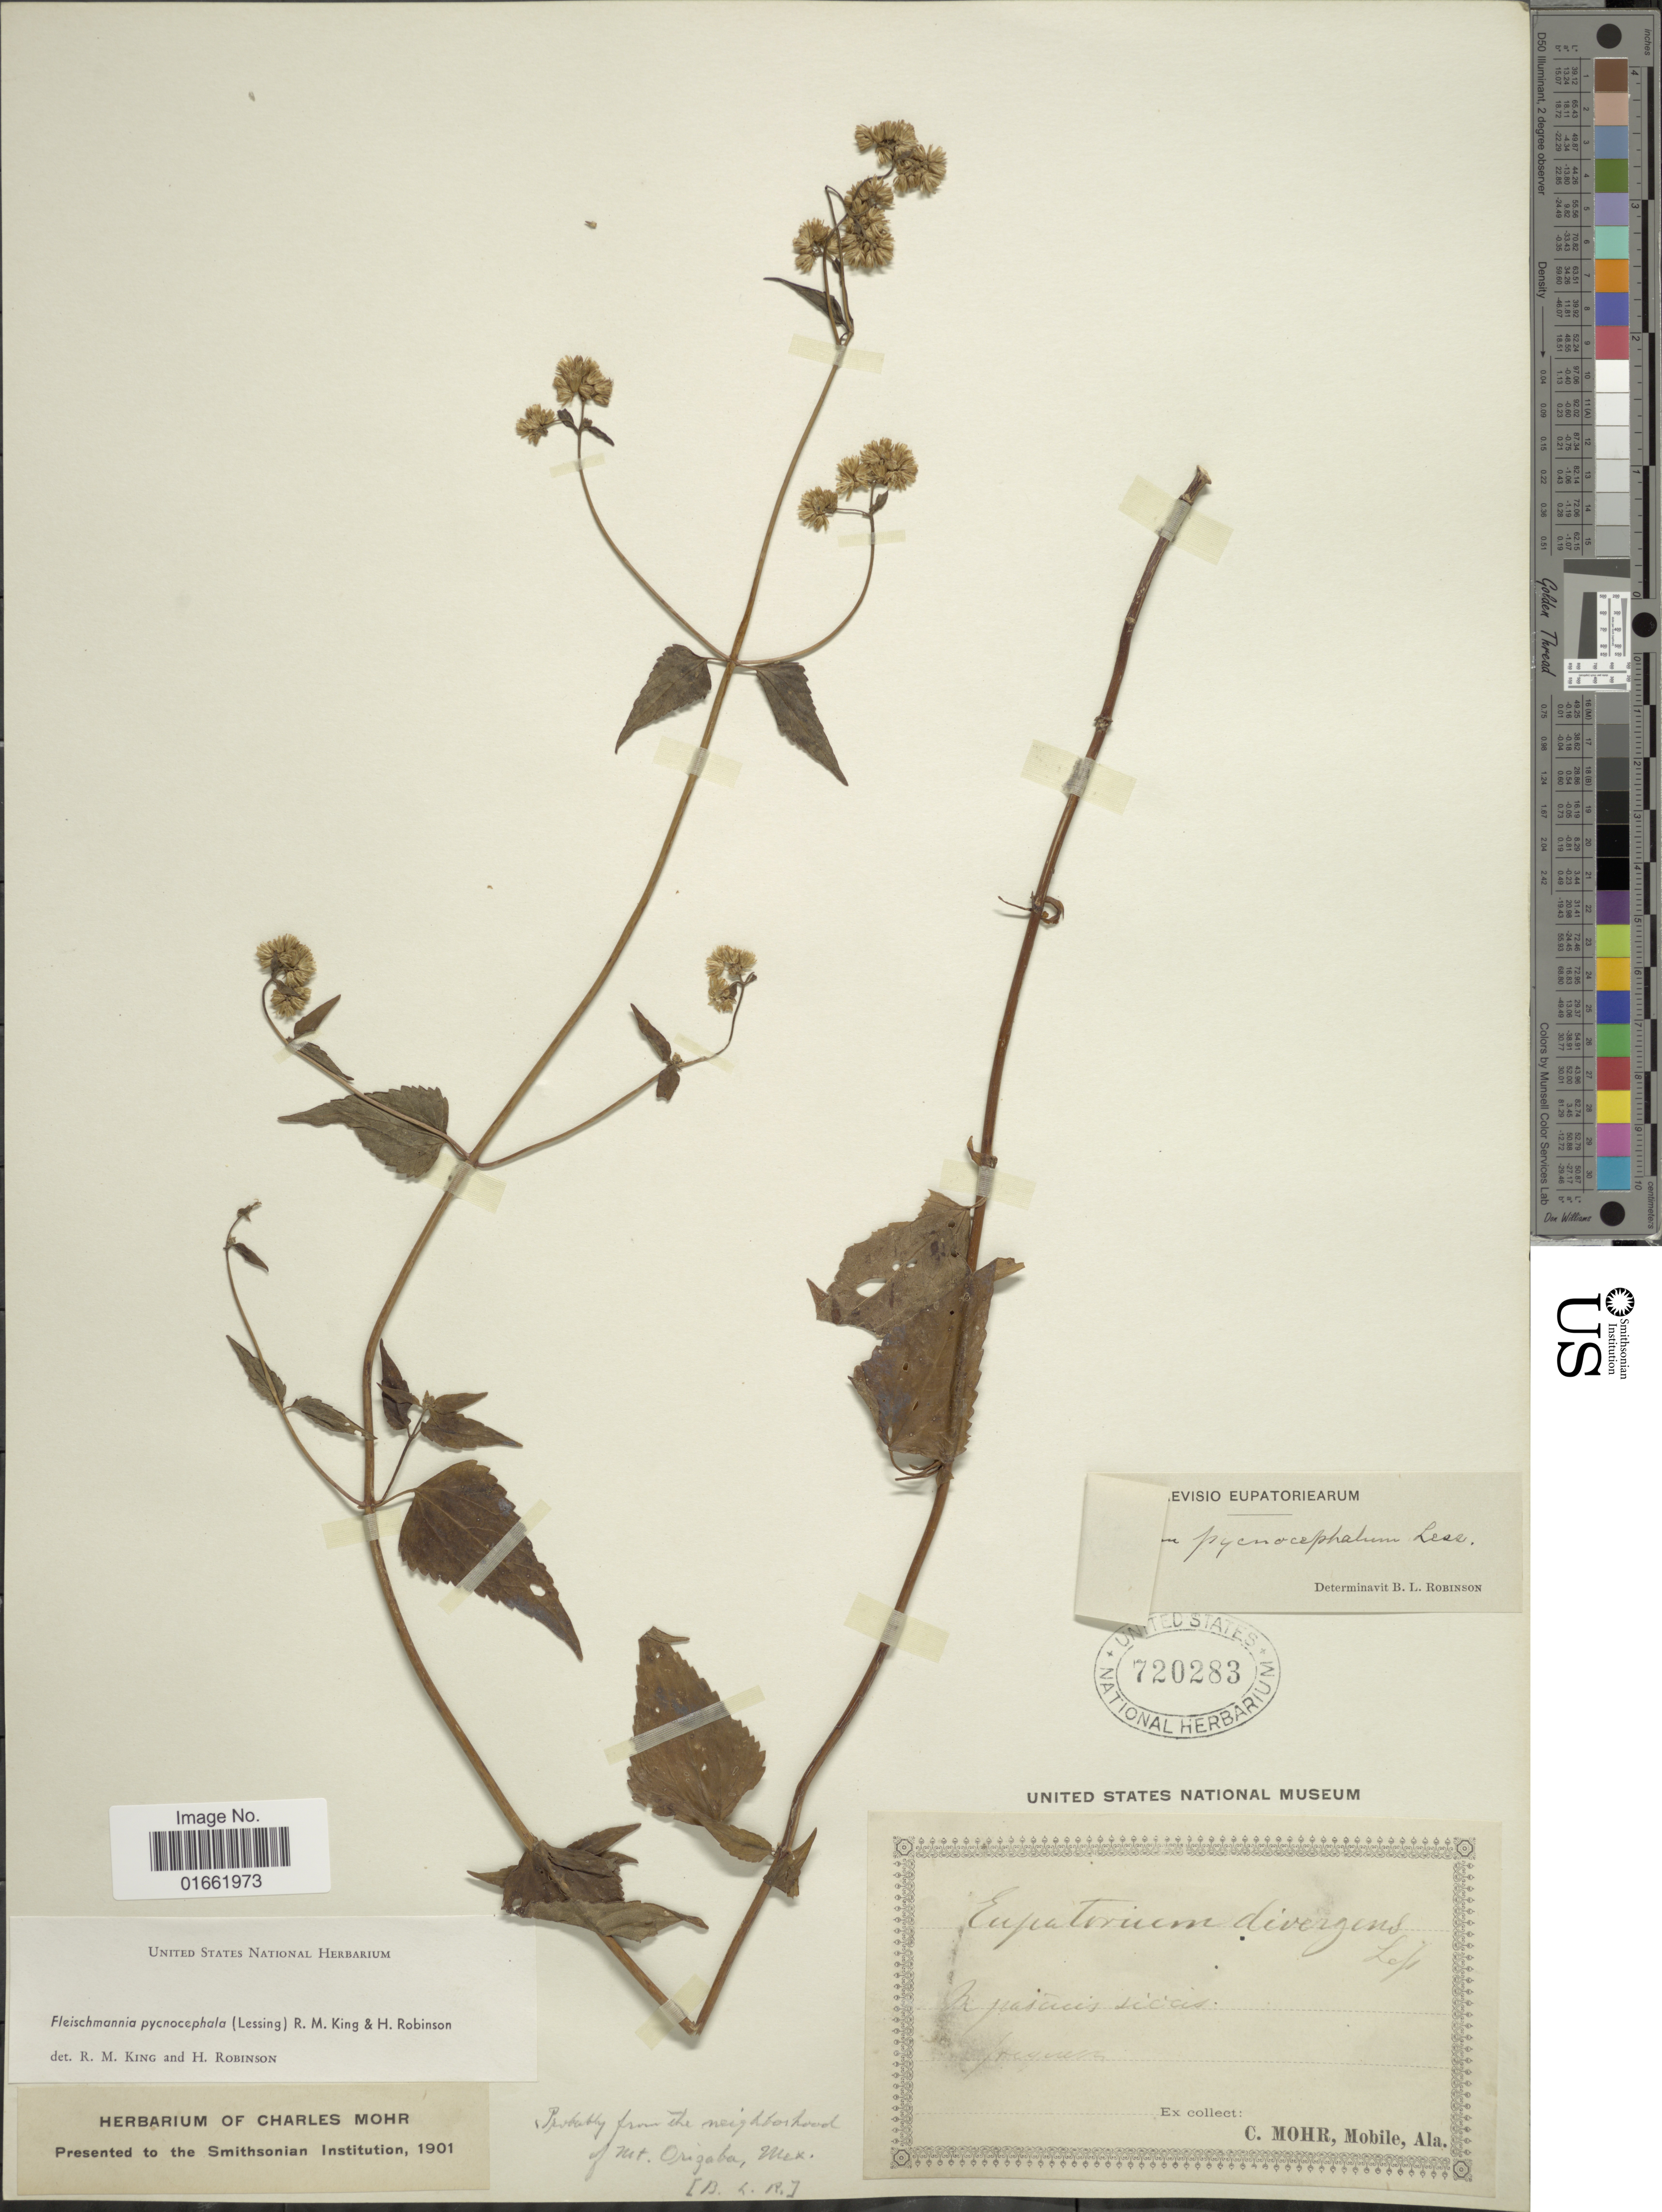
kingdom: Plantae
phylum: Tracheophyta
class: Magnoliopsida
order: Asterales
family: Asteraceae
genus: Fleischmannia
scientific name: Fleischmannia pycnocephala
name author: (Less.) R.M. King & H. Rob.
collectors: C. T. Mohr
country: Mexico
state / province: Veracruz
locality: Probably from the neighborhood of Mt. Orizaba.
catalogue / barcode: US 720283